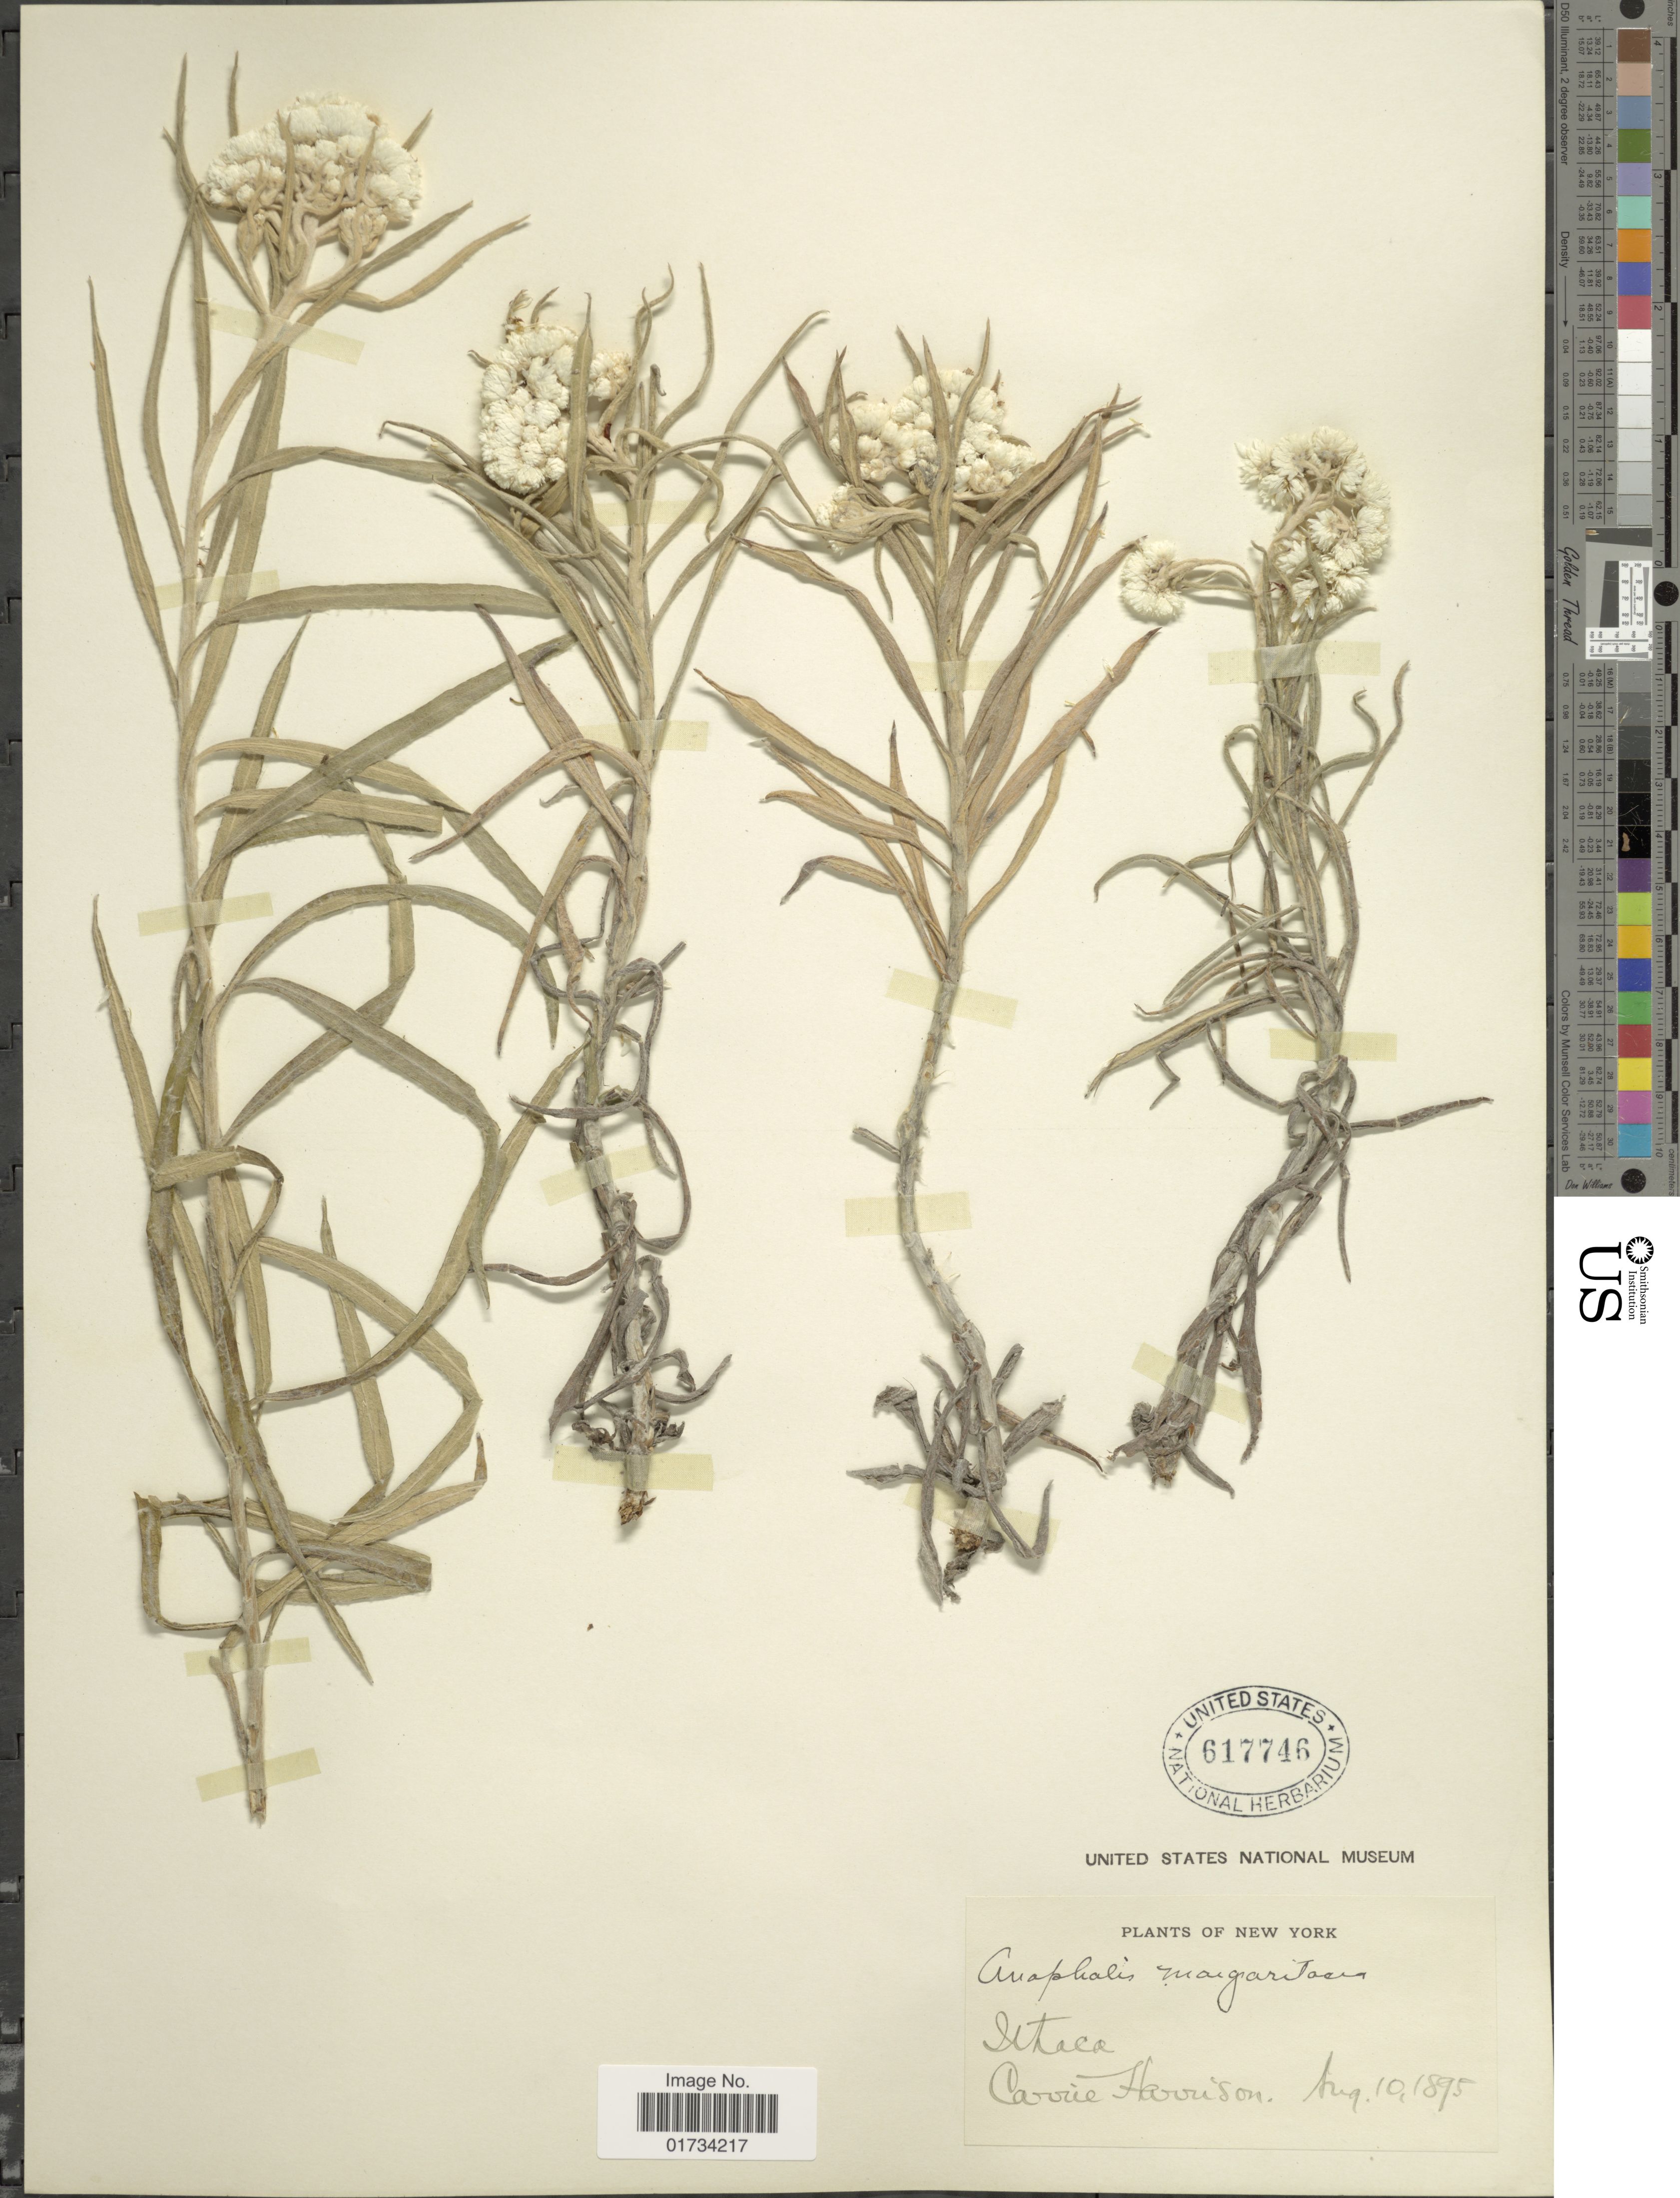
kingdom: Plantae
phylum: Tracheophyta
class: Magnoliopsida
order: Asterales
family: Asteraceae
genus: Anaphalis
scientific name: Anaphalis margaritacea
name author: (L.) Benth. & Hook. f.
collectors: C. Harrison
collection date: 1895-08-10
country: United States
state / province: New York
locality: Ithaca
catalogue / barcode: US 617746